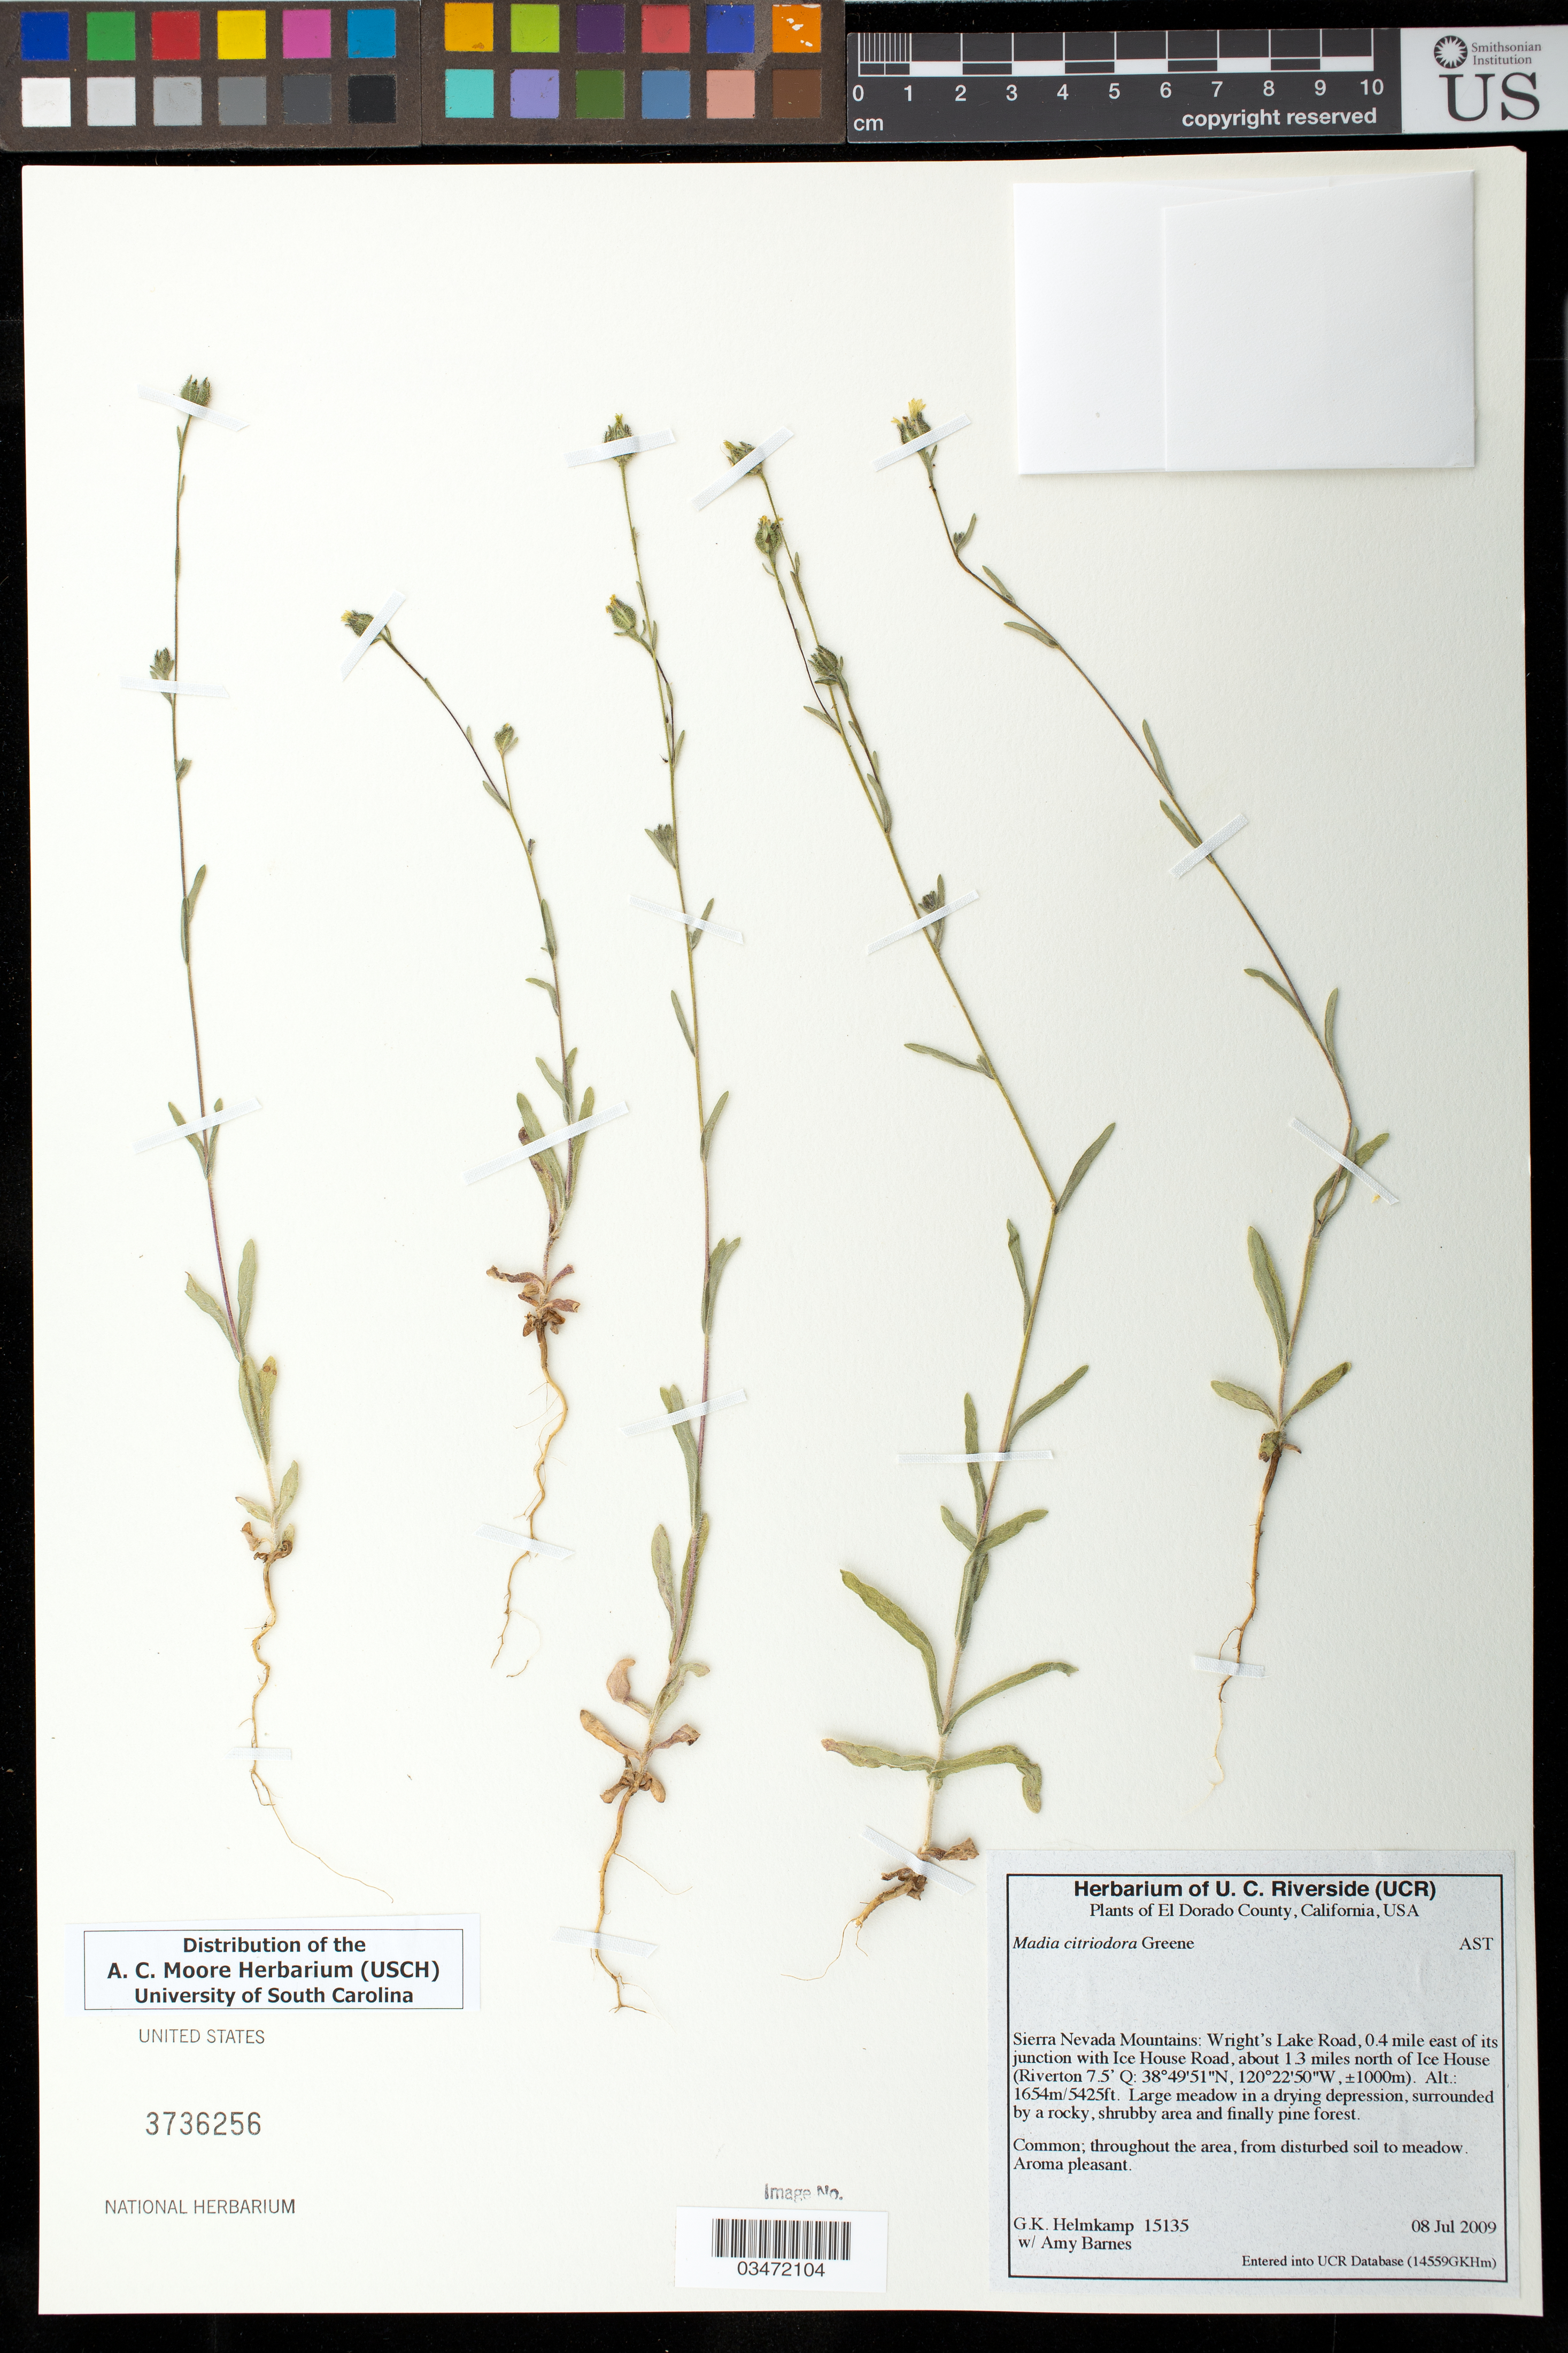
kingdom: Plantae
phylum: Tracheophyta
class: Magnoliopsida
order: Asterales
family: Asteraceae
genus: Madia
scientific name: Madia citriodora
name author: Greene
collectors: G. Helmkamp & A. Barnes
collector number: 15135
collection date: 2009-07-08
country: United States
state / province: California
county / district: El Dorado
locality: Sierra Nevada Mountains: Wright's Lake Road, 0.4 mile E of its junction with Ice House Road, about 1.3 miles N of Ice House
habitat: Large meadow in a drying depression, surrounded by a rocky, shrubby area and finally pine forest. Commonn throughout the area, from disturbed soil to meadow.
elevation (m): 1654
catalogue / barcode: US 3736256